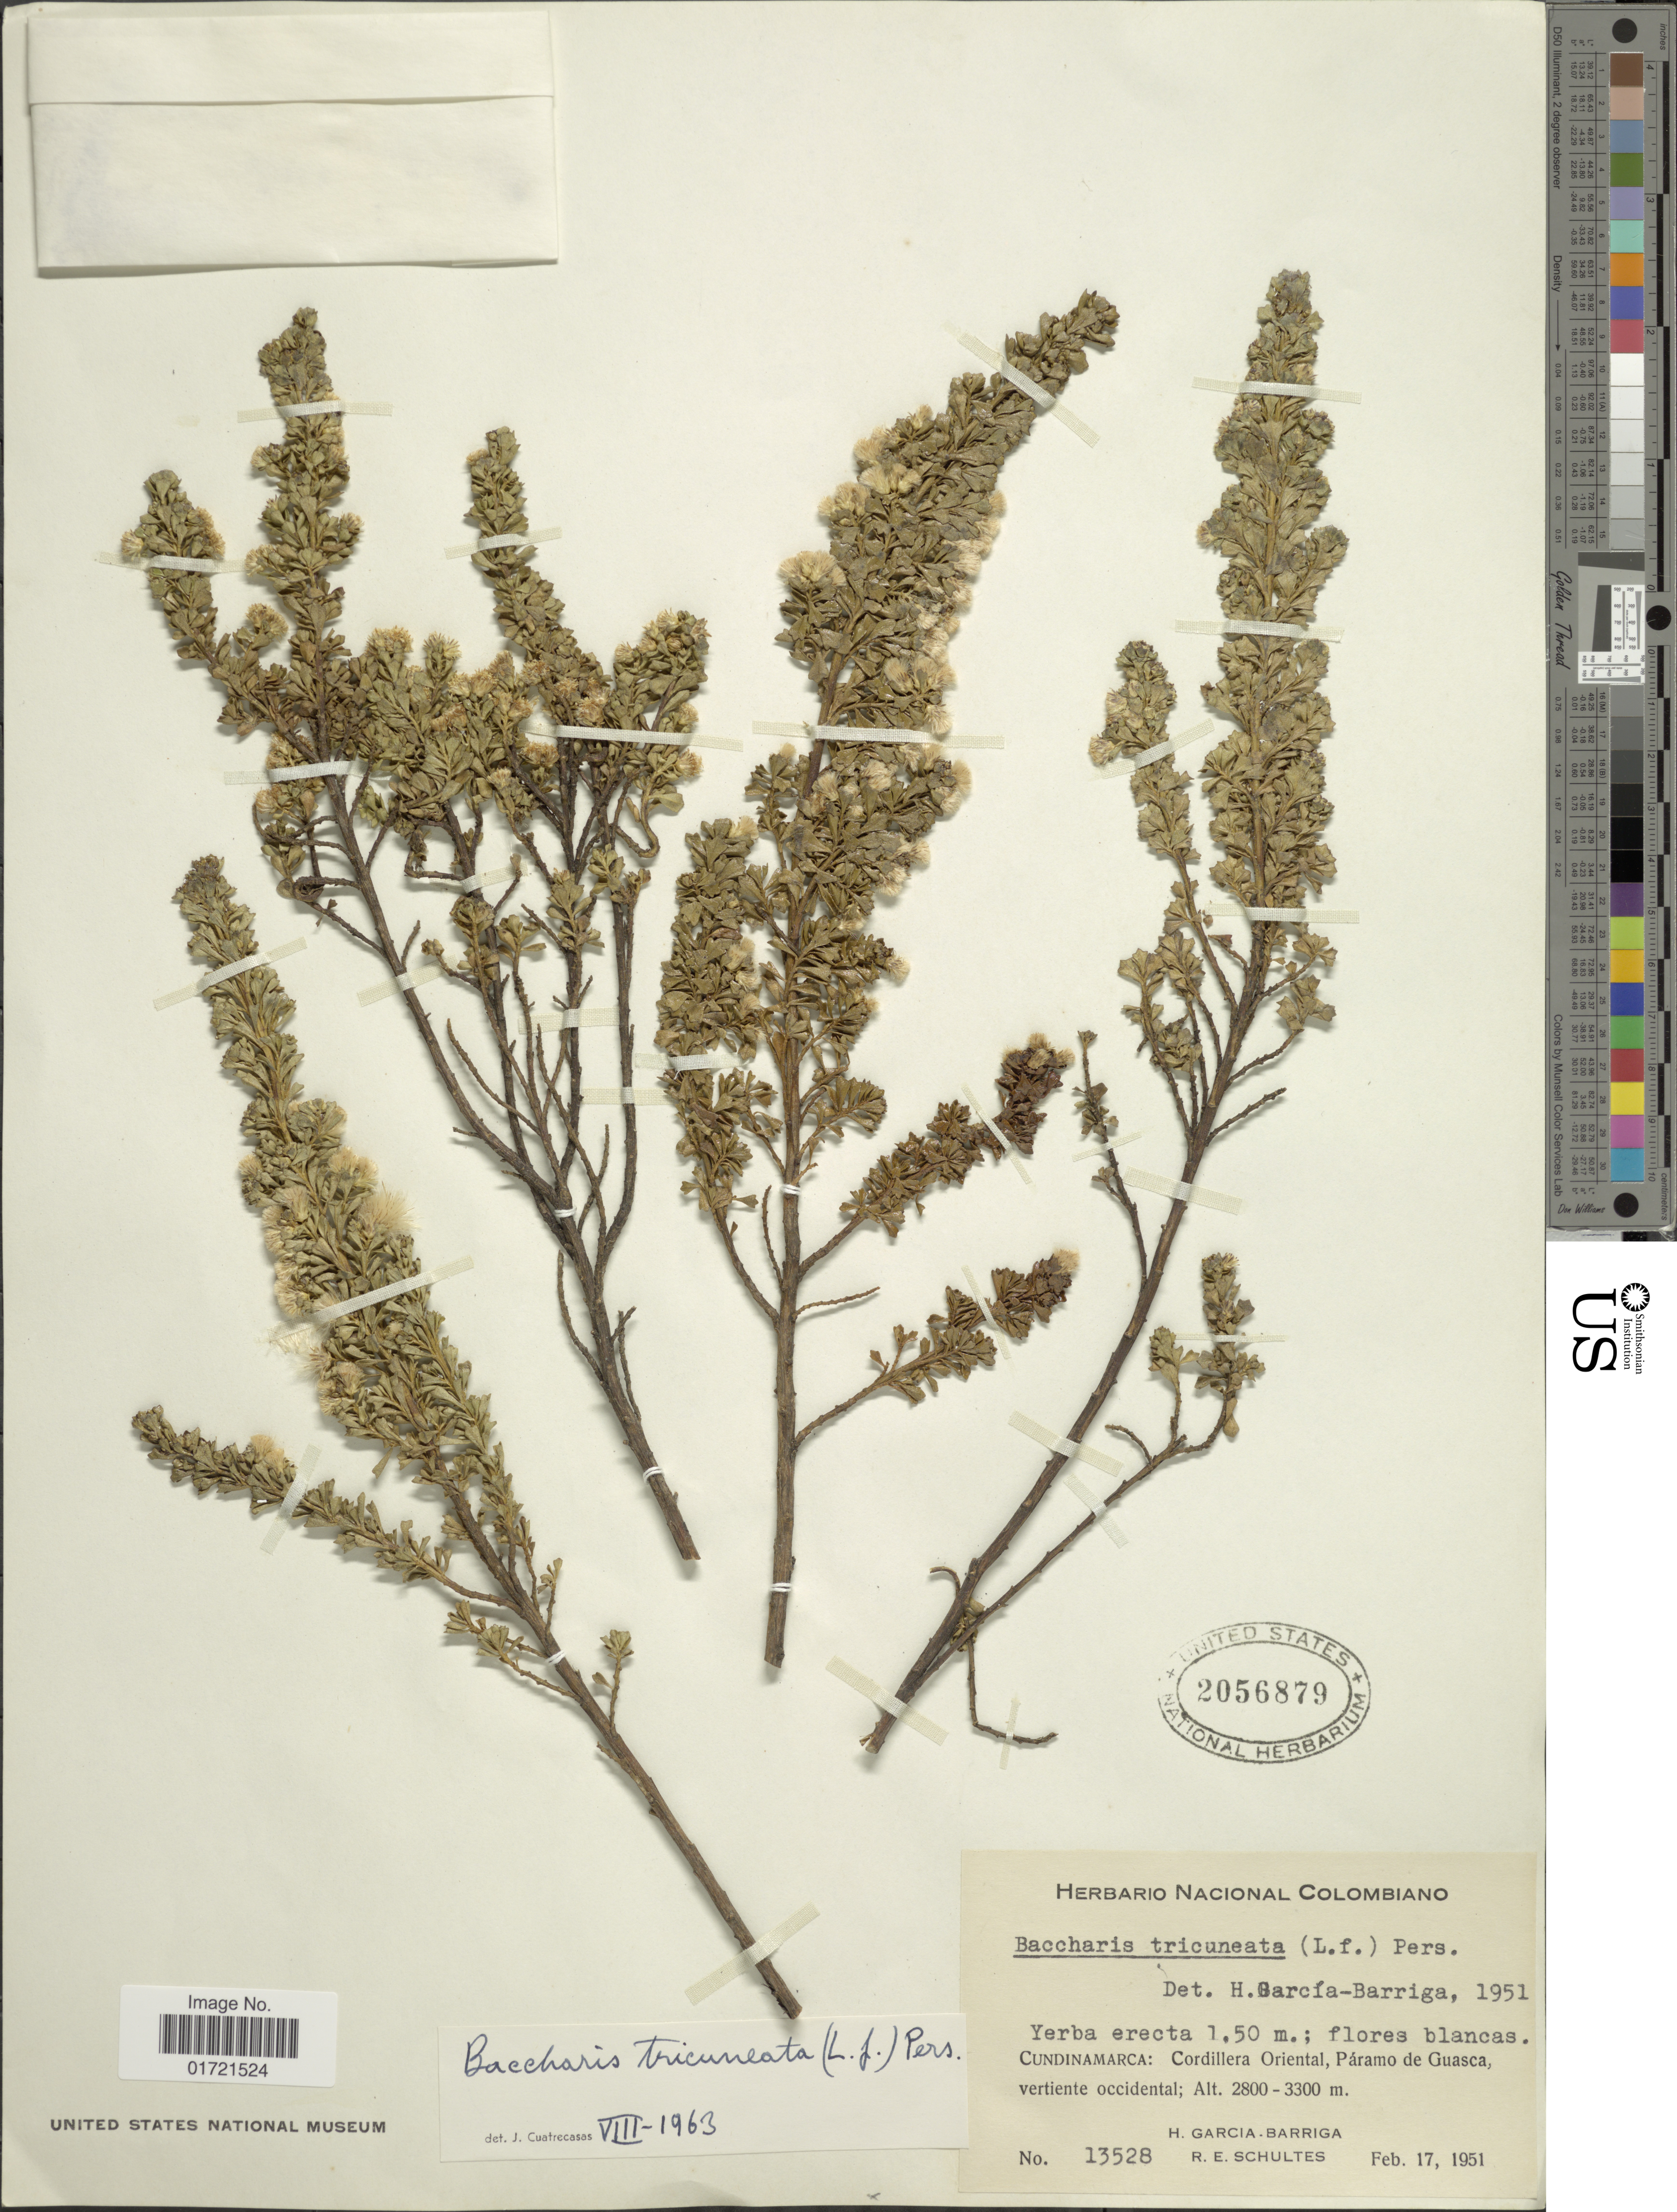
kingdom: Plantae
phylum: Tracheophyta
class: Magnoliopsida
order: Asterales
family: Asteraceae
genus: Baccharis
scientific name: Baccharis tricuneata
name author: (L. f.) Pers.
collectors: H. García Barriga & R. E. Schultes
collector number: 13528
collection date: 1951-02-17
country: Colombia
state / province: Cundinamarca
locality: Cordillera Oriental, Paramo de Guasca, vertiente occidental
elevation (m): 2800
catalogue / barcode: US 2056879